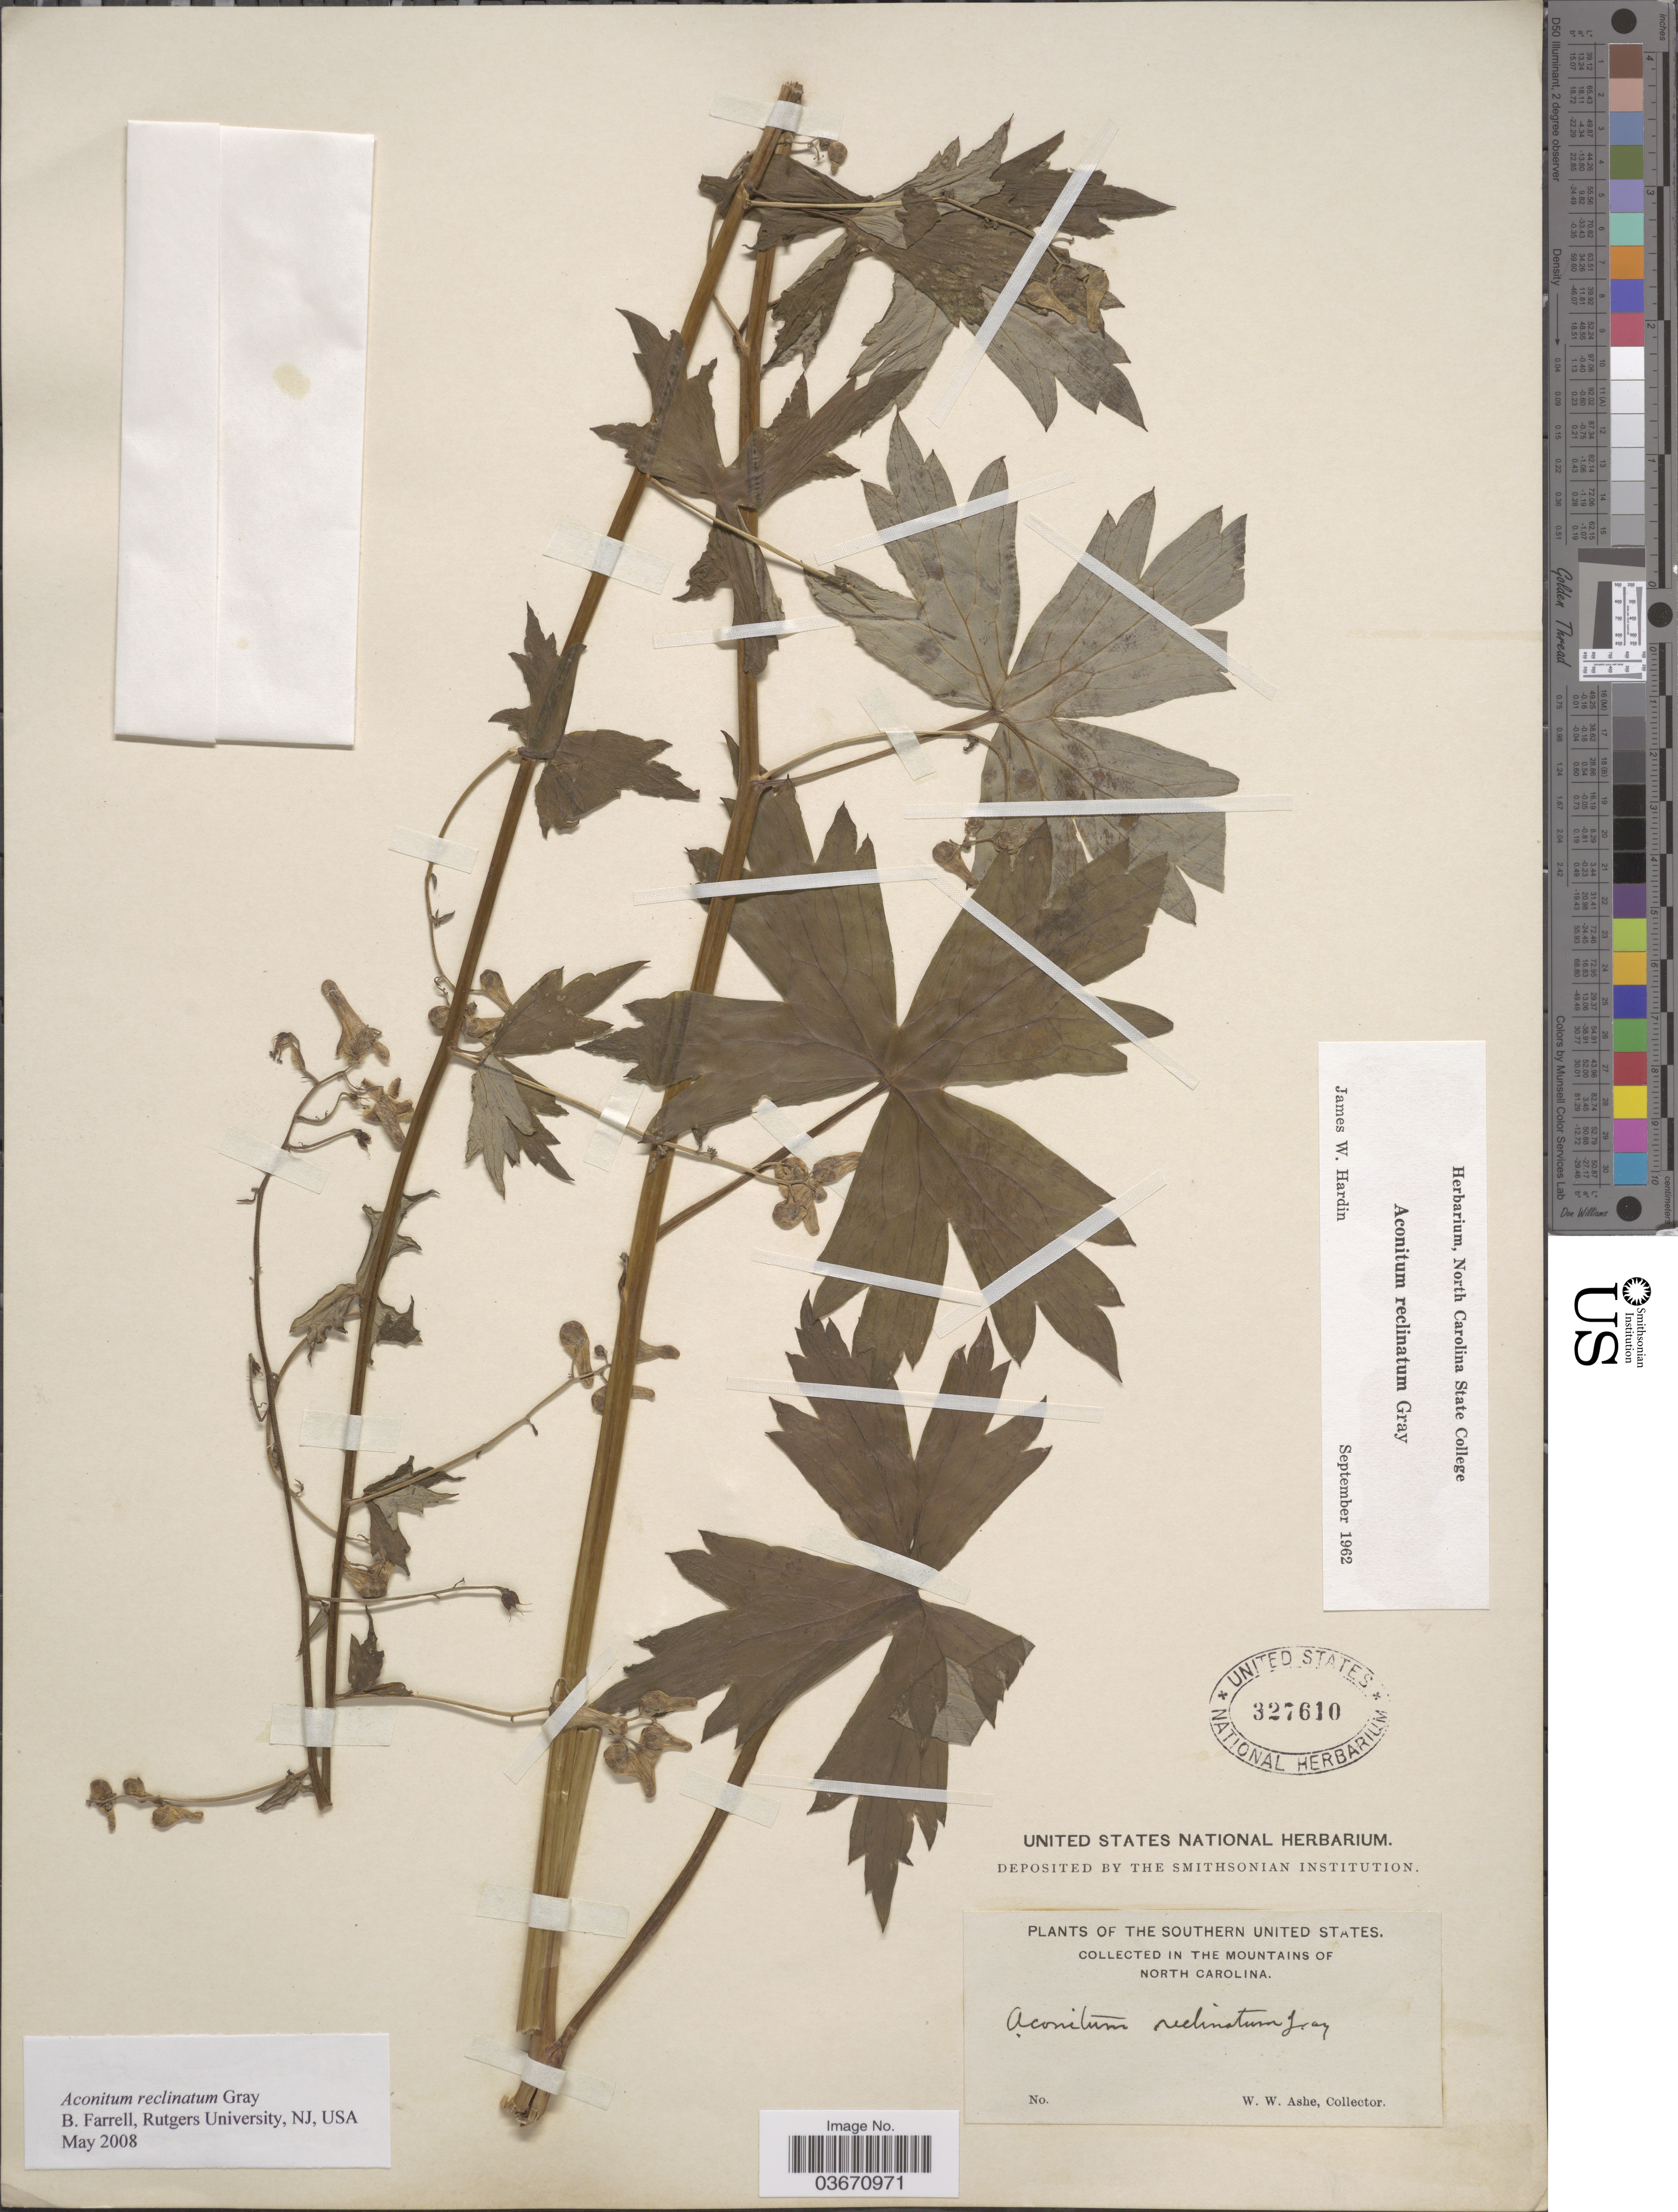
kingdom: Plantae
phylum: Tracheophyta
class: Magnoliopsida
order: Ranunculales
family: Ranunculaceae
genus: Aconitum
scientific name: Aconitum reclinatum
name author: A. Gray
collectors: W. W. Ashe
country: United States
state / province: North Carolina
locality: The Southern United States. In the mountains of North Carolina.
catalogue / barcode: US 327610